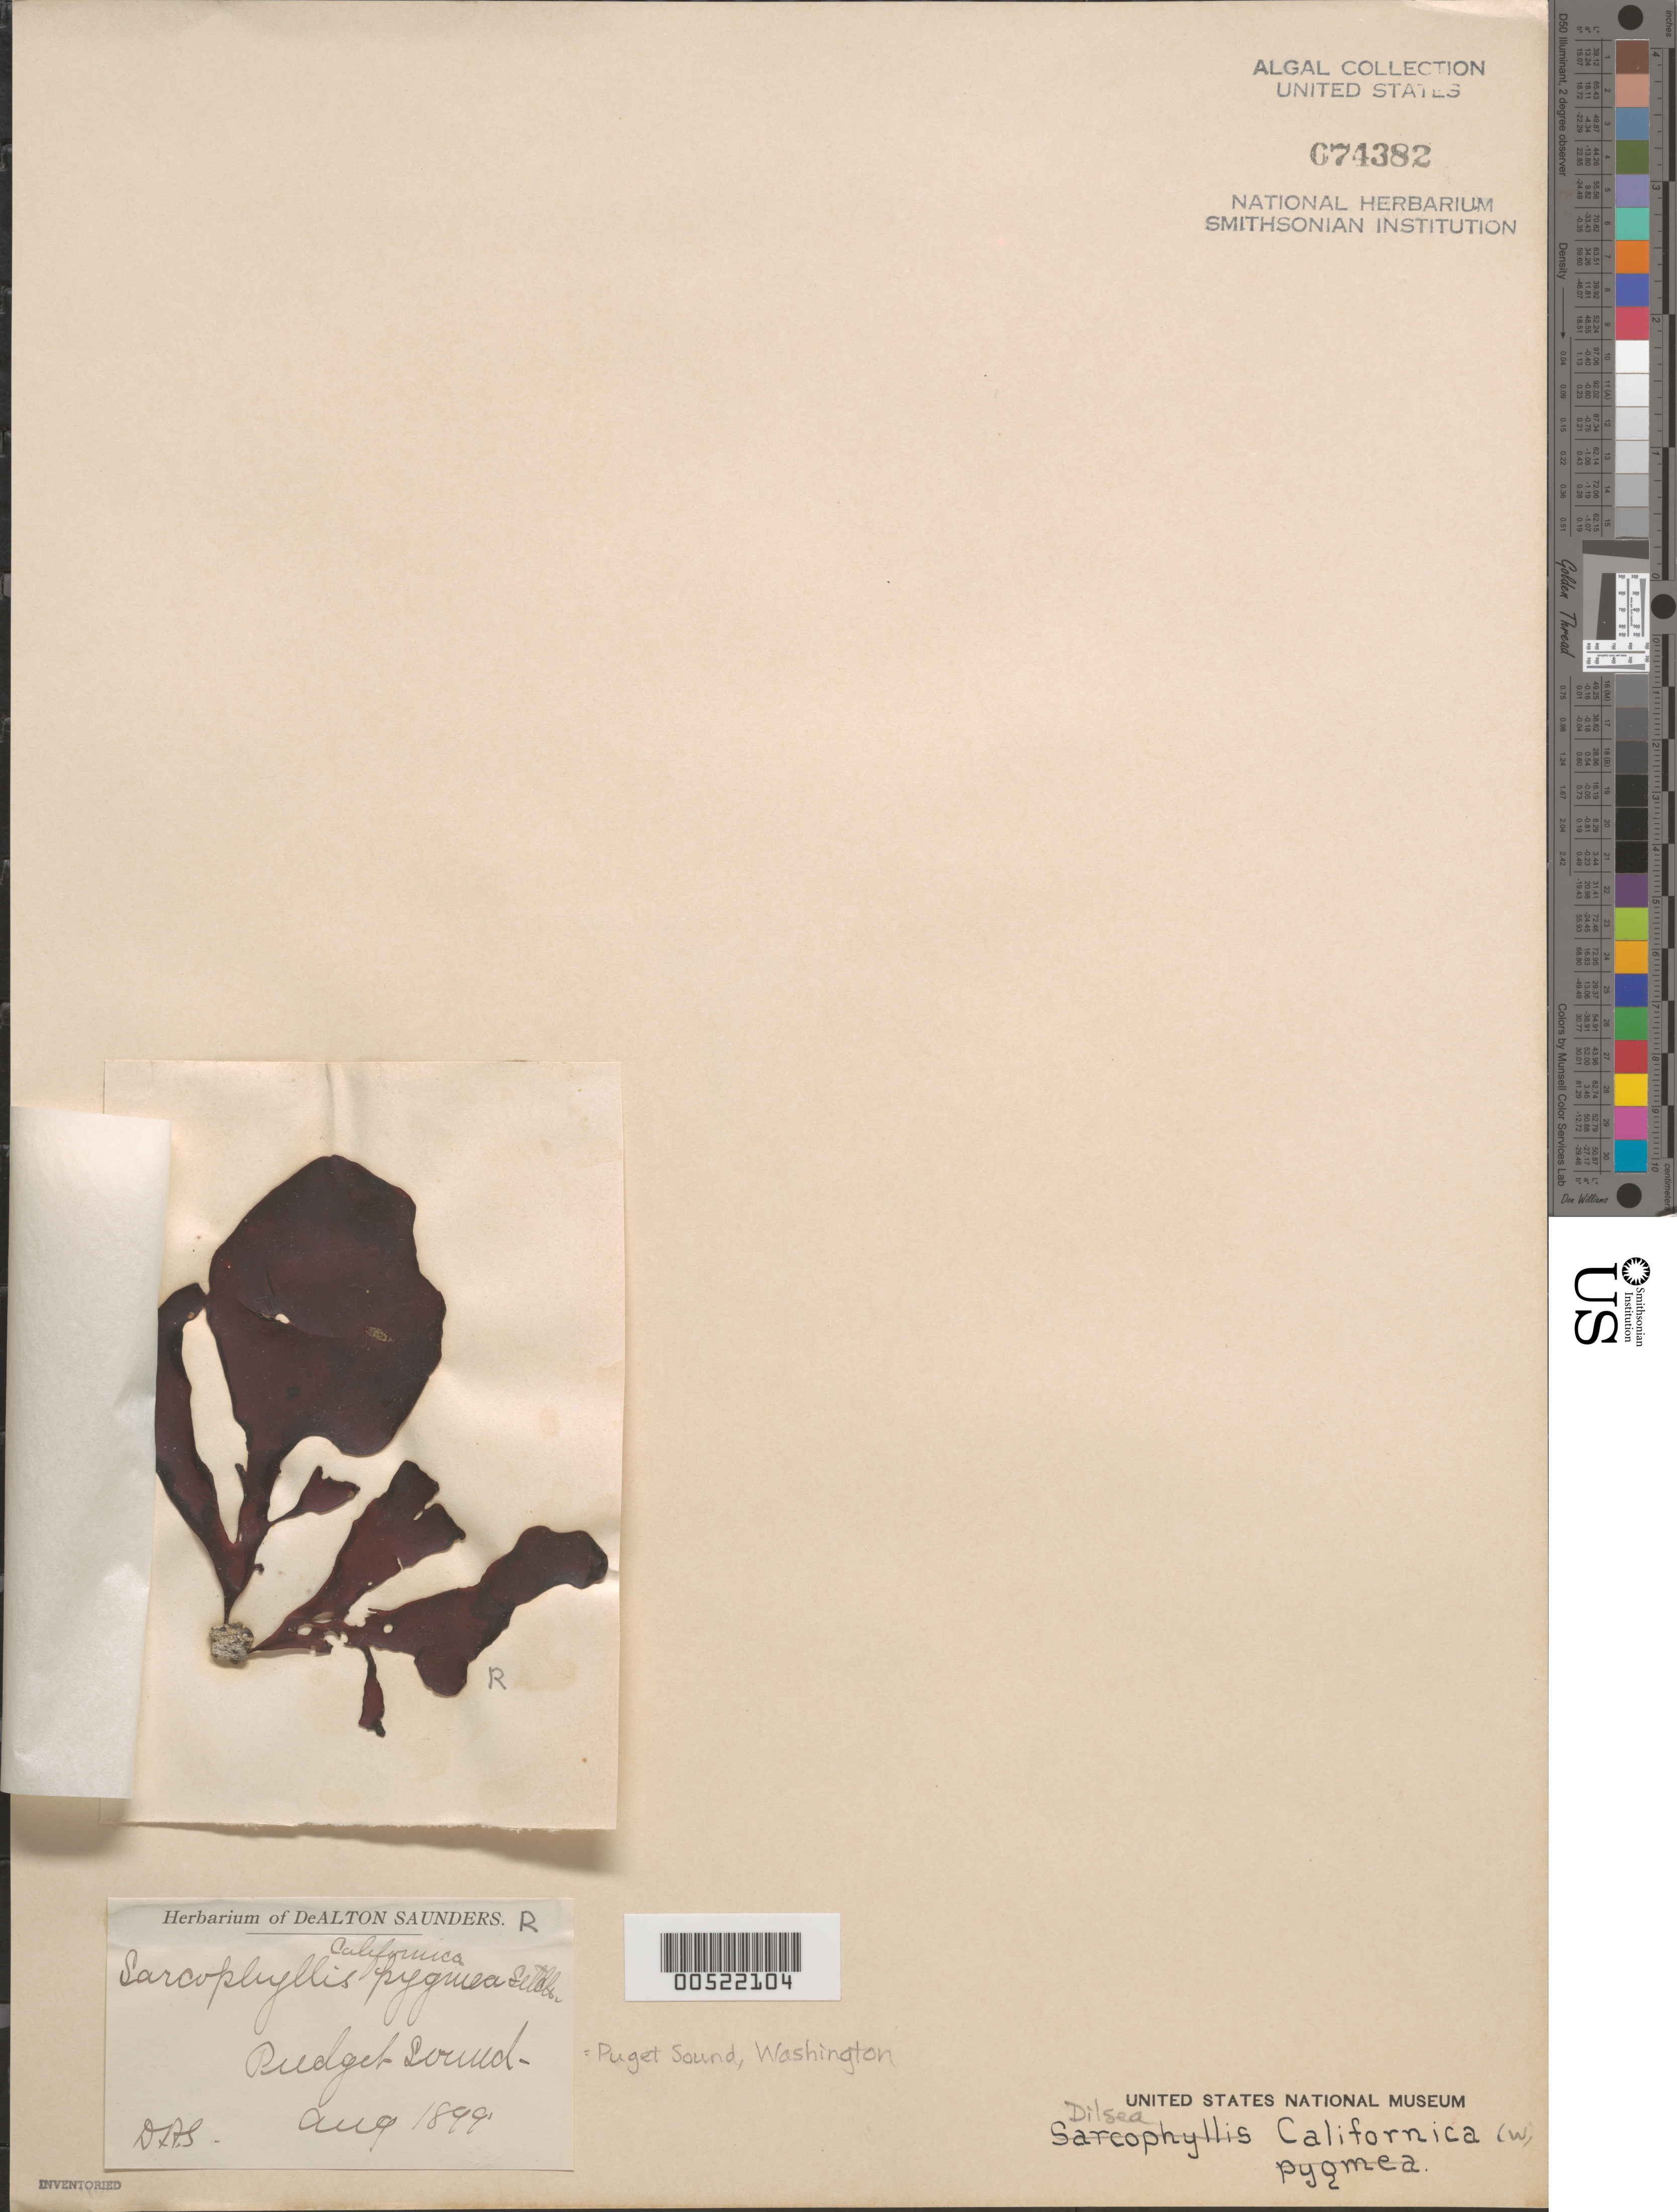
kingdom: Plantae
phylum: Rhodophyta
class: Florideophyceae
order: Gigartinales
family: Dumontiaceae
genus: Dilsea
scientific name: Dilsea californica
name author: (J. Agardh) Kuntze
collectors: D. Saunders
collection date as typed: Aug 1899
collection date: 1899-08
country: United States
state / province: Washington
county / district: King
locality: Puget Sound (Pudget Sound)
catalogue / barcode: US 74382